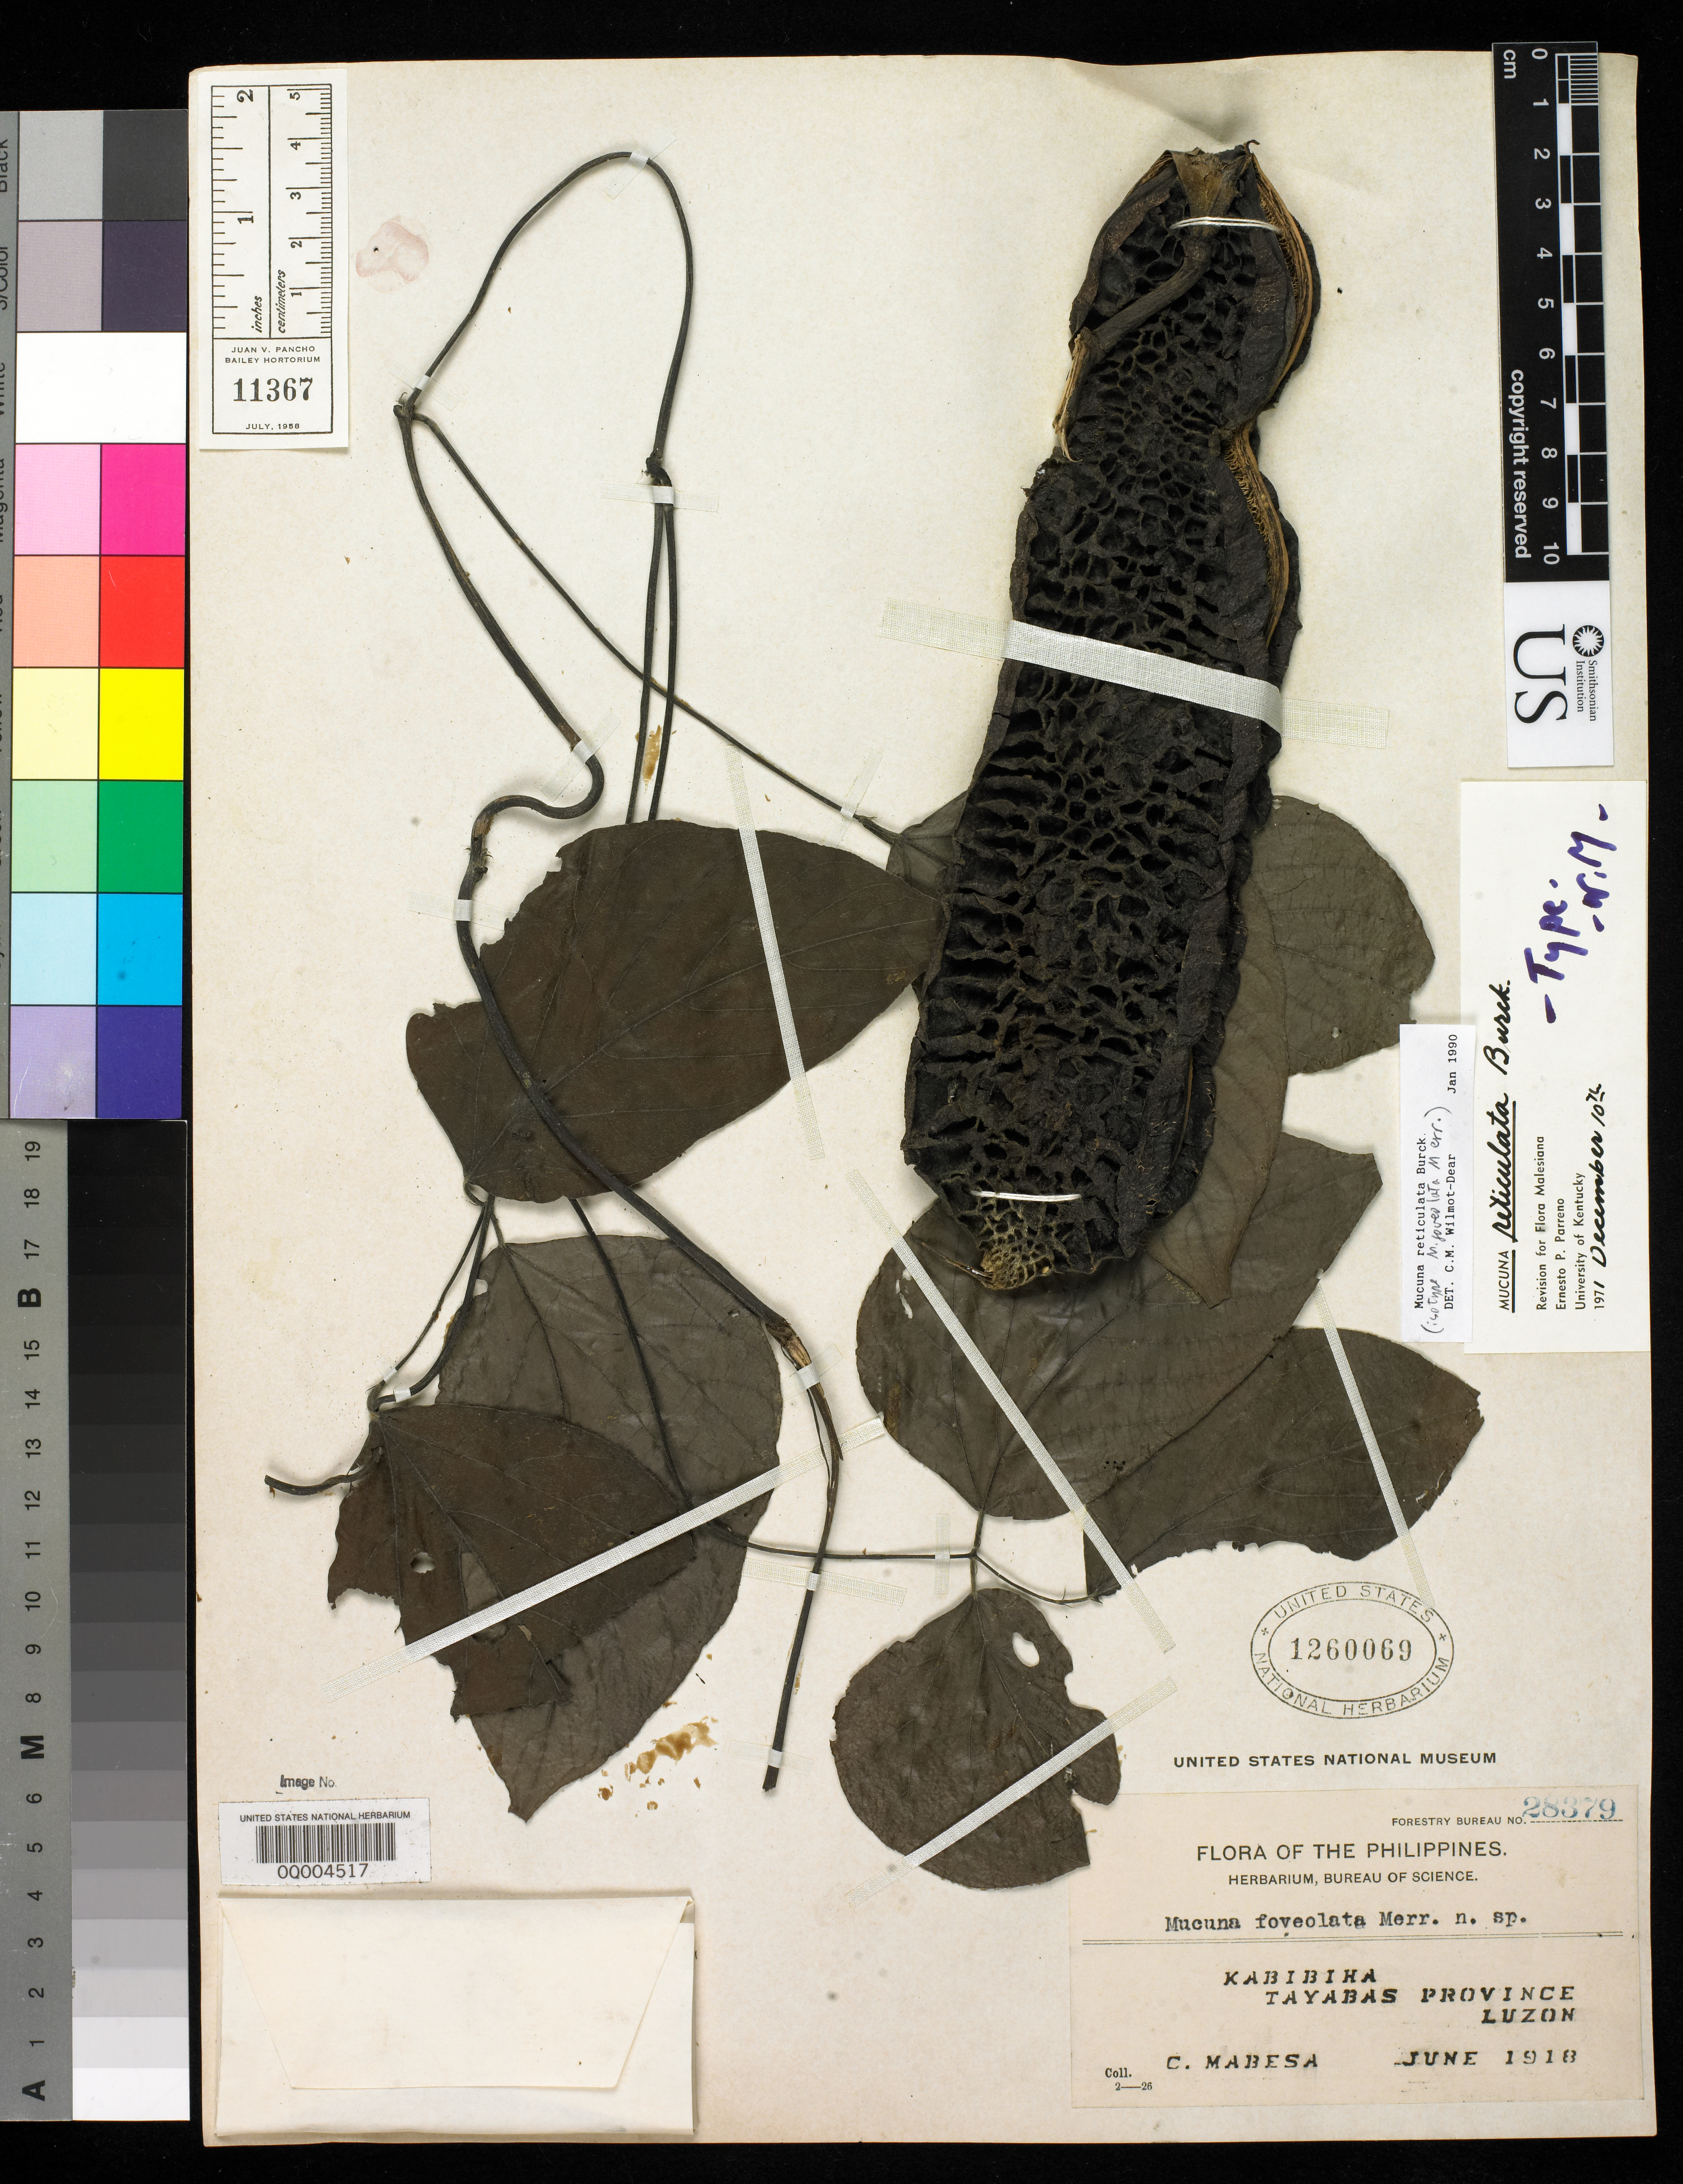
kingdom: Plantae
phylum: Tracheophyta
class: Magnoliopsida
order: Fabales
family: Fabaceae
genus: Mucuna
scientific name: Mucuna foveolata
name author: Merr.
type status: Isotype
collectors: C. Mabesa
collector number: Bur. Sci. 28379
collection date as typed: Jun 1918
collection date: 1918-06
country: Philippines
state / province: Calabarzon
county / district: Quezon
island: Luzon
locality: Kabibiha. Tayabas.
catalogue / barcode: US 1260069